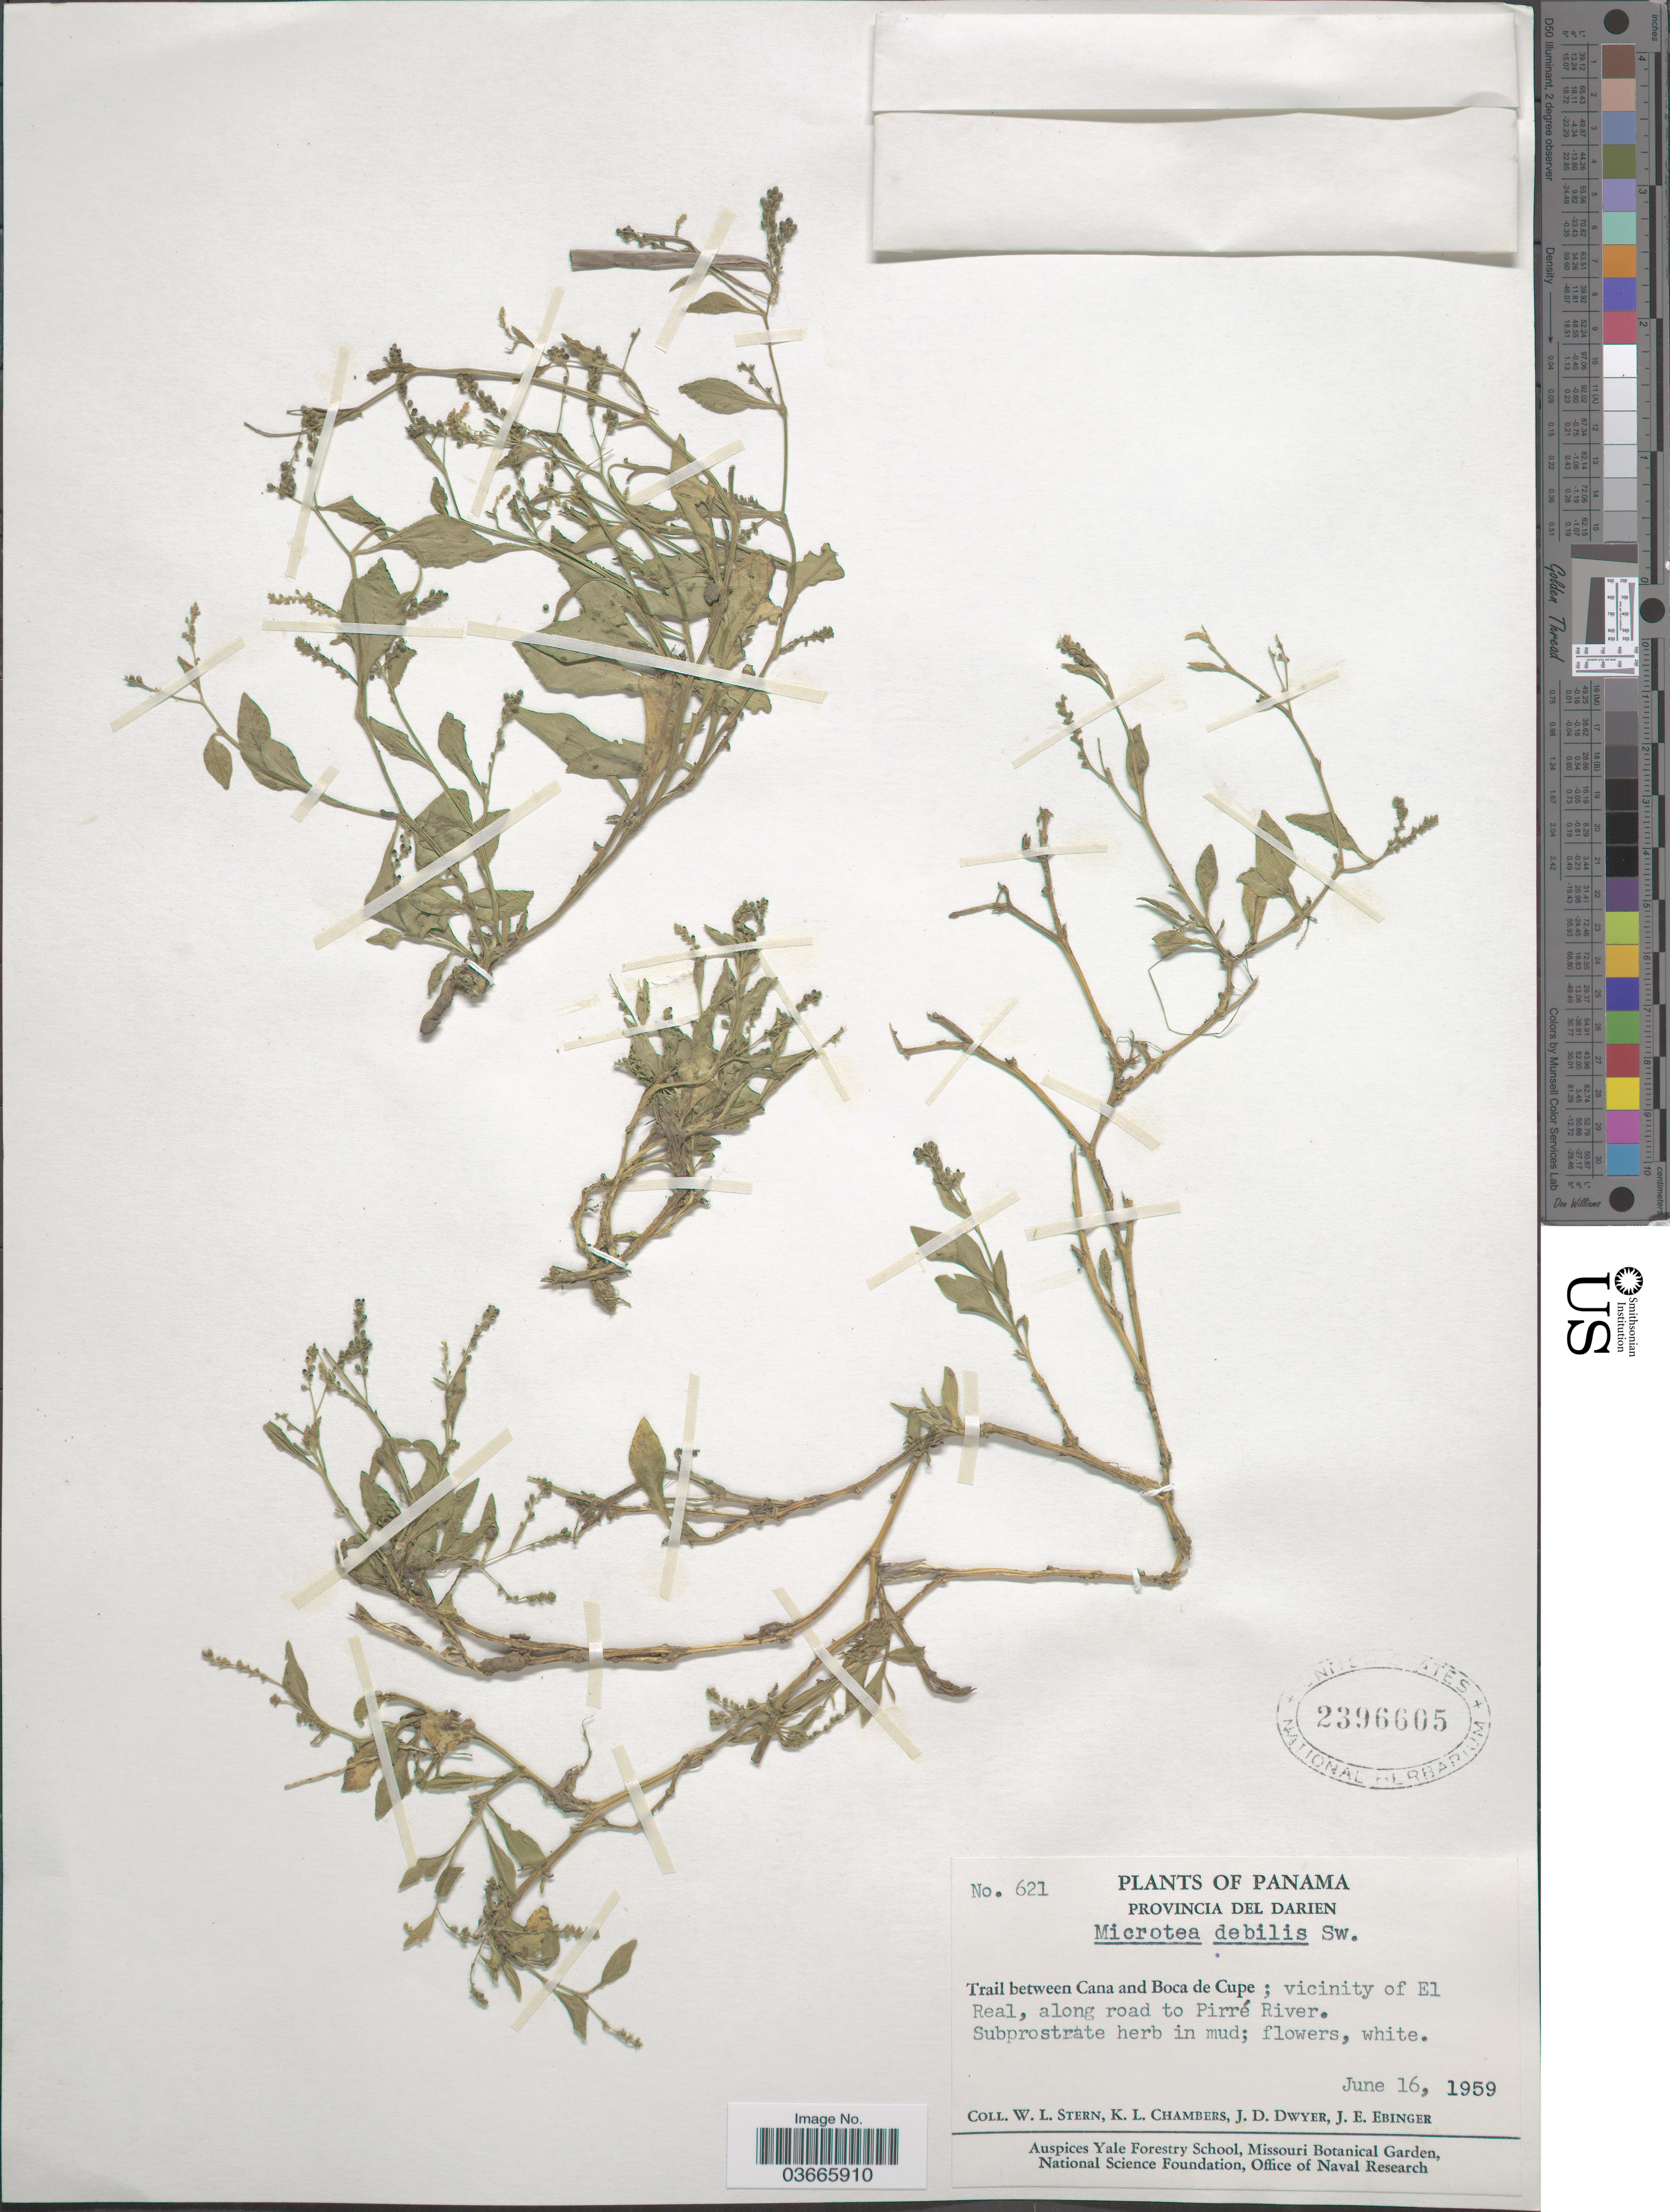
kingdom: Plantae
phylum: Tracheophyta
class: Magnoliopsida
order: Caryophyllales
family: Microteaceae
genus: Microtea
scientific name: Microtea debilis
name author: Sw.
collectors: W. L. Stern, K. Chambers, J. D. Dwyer & J. Ebinger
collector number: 621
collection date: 1959-06-16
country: Panama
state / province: Darién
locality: Trail between Cana and Boca de Cupe; vicinity of El Real, along road to Pirré River.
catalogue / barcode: US 2396605